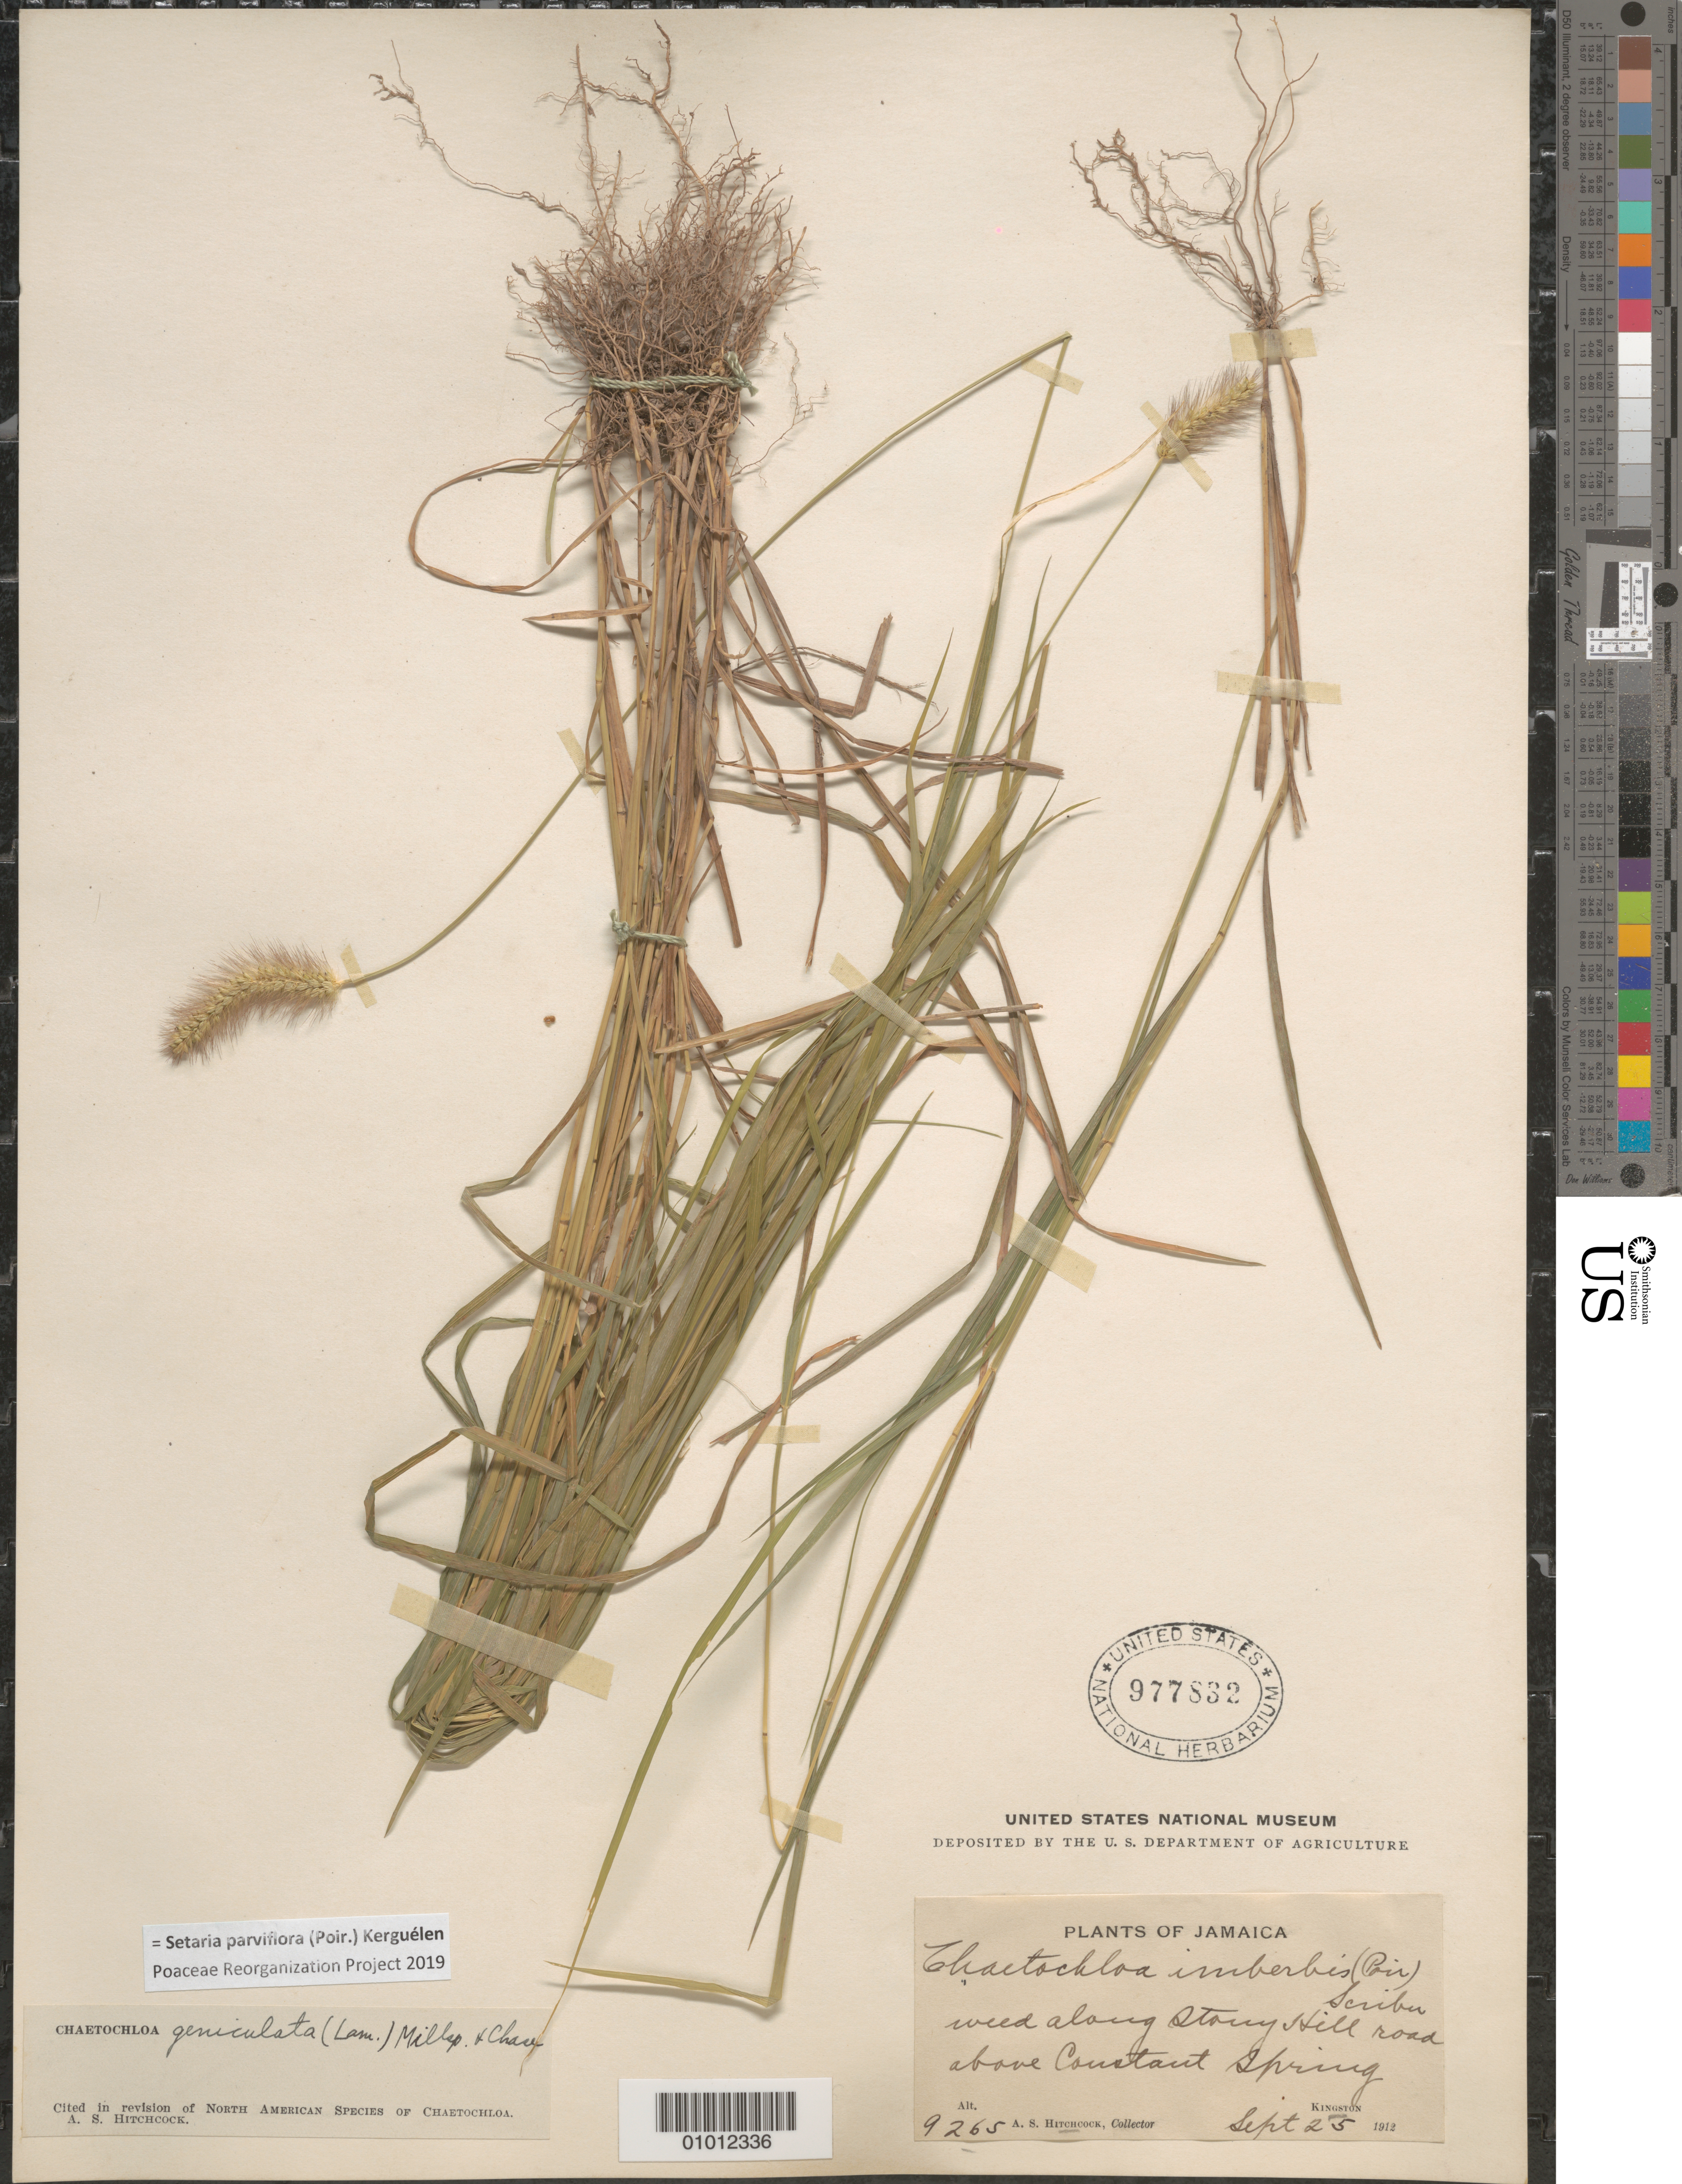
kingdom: Plantae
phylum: Tracheophyta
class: Liliopsida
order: Poales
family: Poaceae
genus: Setaria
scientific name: Setaria parviflora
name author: (Poir.) Kerguélen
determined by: Poaceae Reorganization Project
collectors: A. S. Hitchcock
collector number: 9265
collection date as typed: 25 Sep 1912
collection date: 1912-09-25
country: Jamaica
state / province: Kingston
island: Jamaica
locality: Along Stony Hill road, above Constant Spring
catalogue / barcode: US 977832